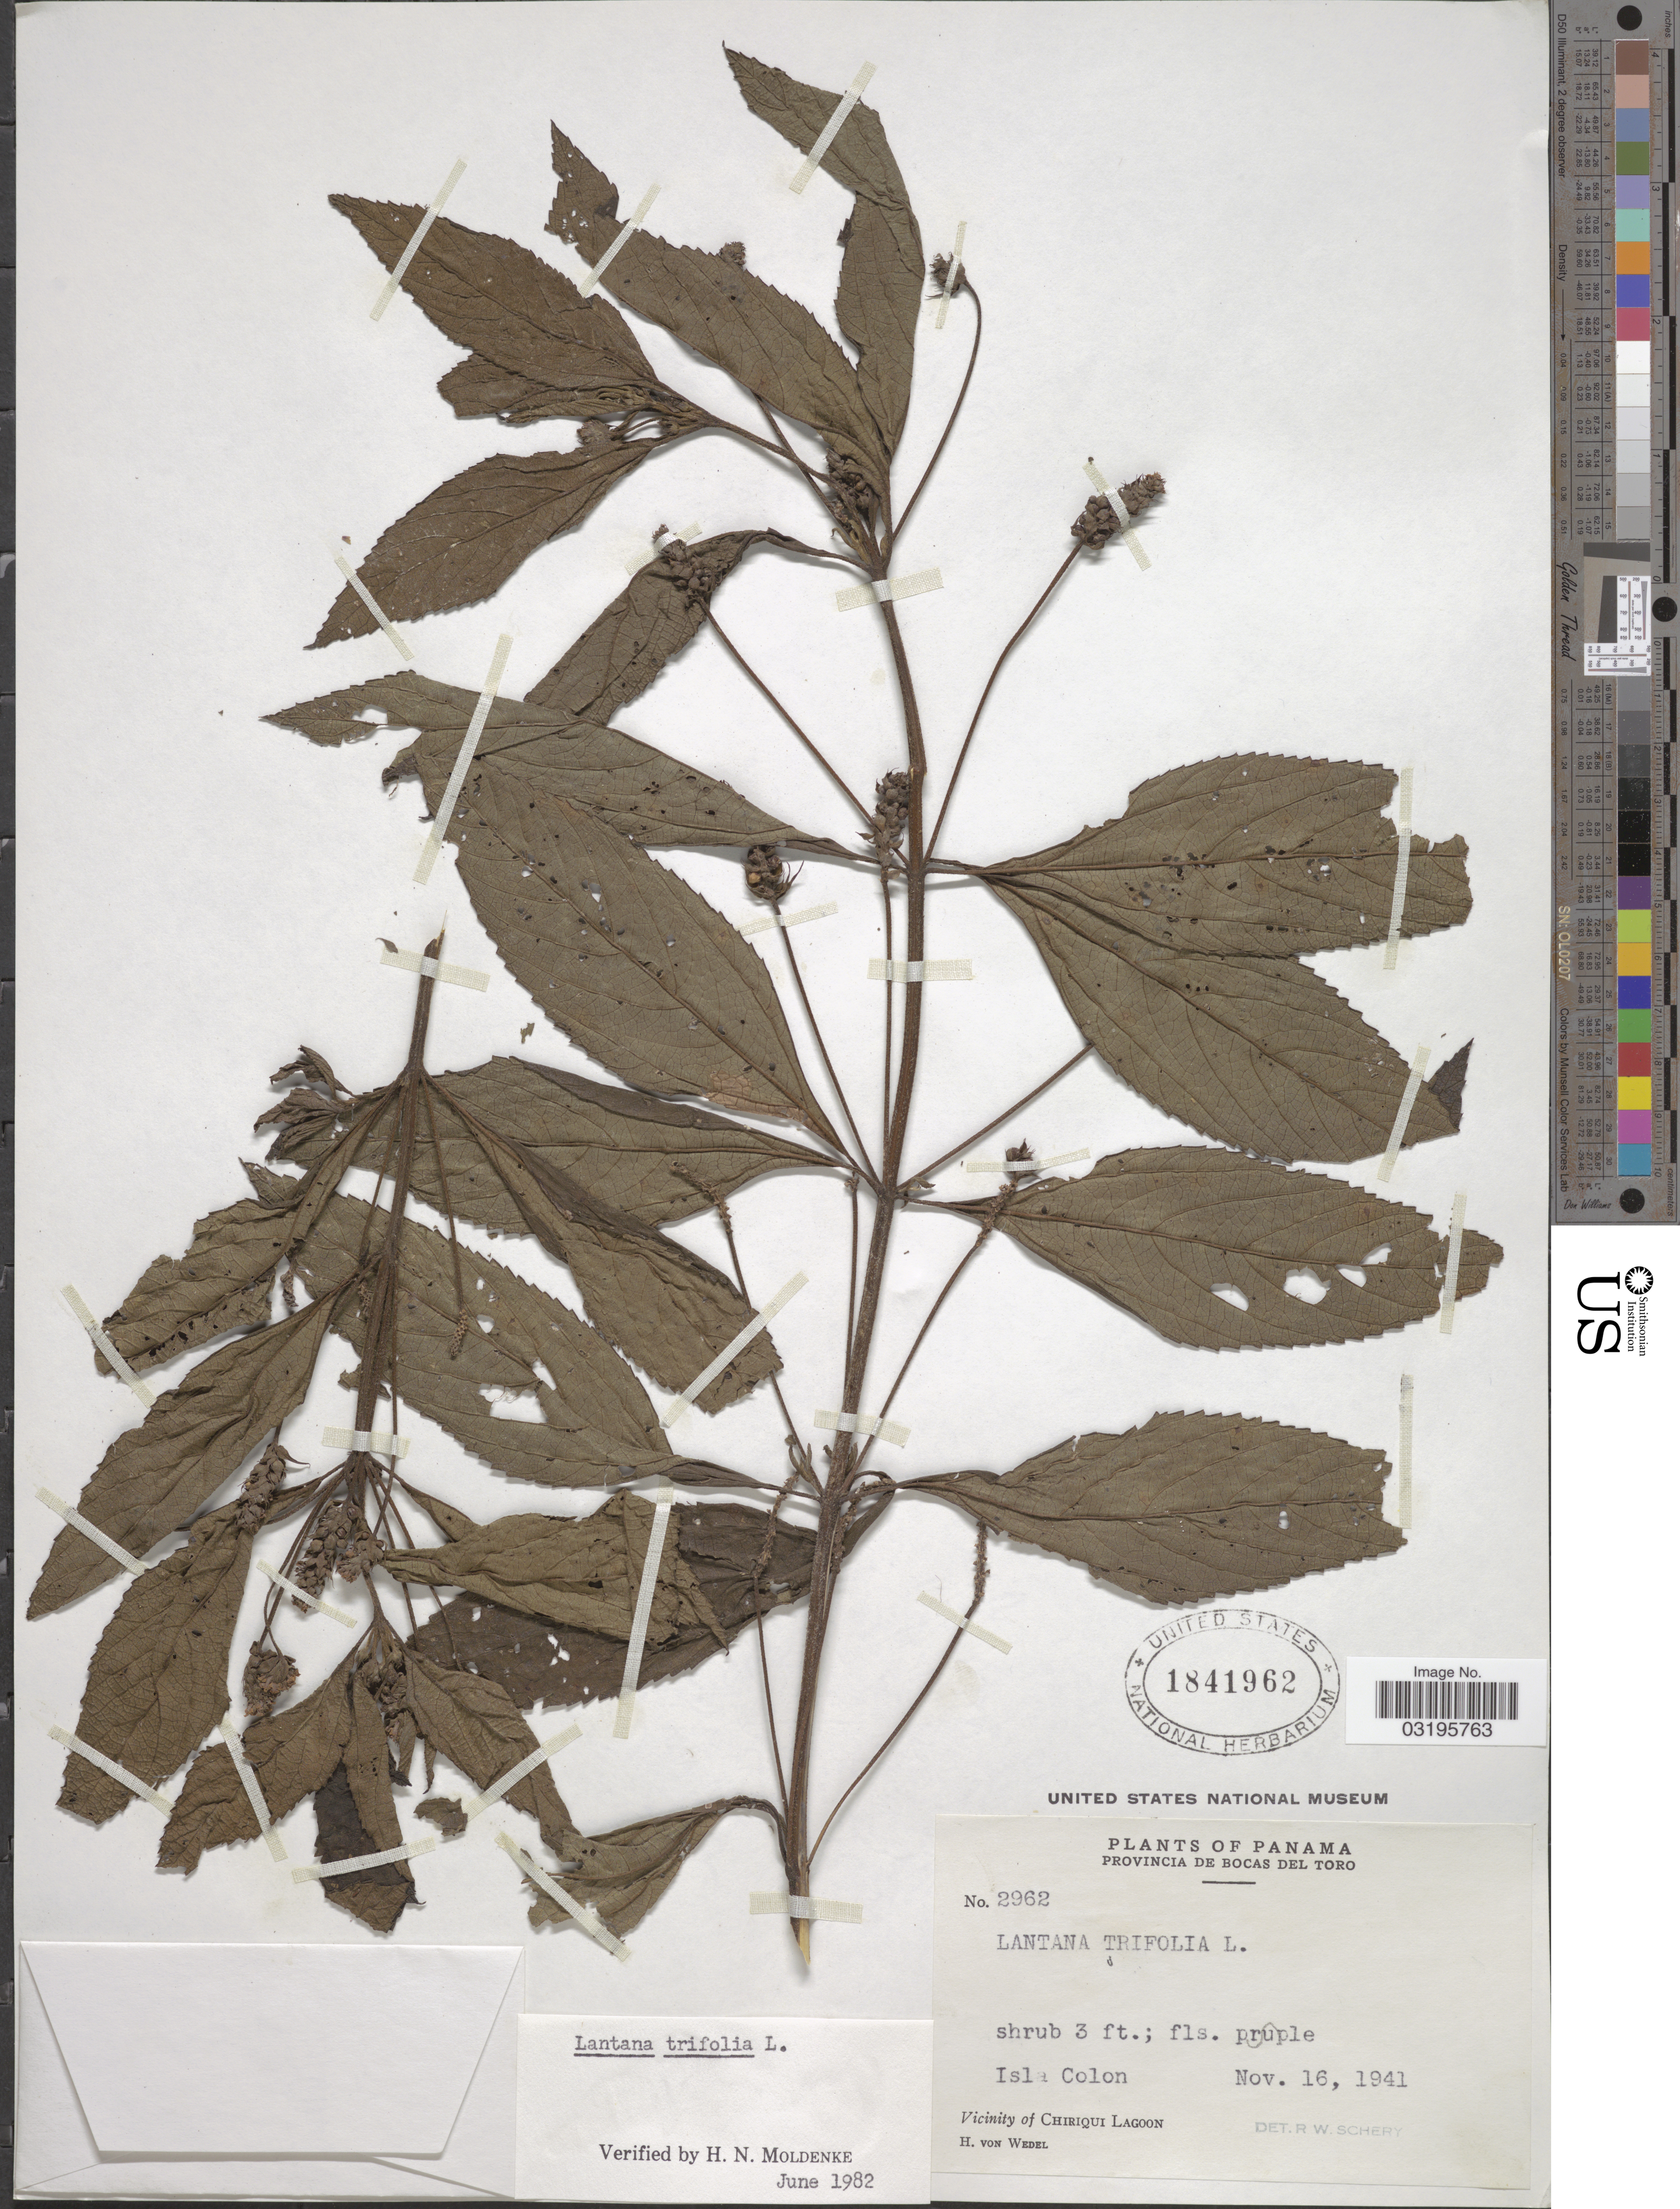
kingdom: Plantae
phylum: Tracheophyta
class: Magnoliopsida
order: Lamiales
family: Verbenaceae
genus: Lantana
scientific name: Lantana trifolia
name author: L.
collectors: H. von Wedel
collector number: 2962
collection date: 1941-11-16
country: Panama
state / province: Bocas del Toro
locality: Isla Colon, Vicinity of Chiriqui Lagoon.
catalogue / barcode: US 1841962